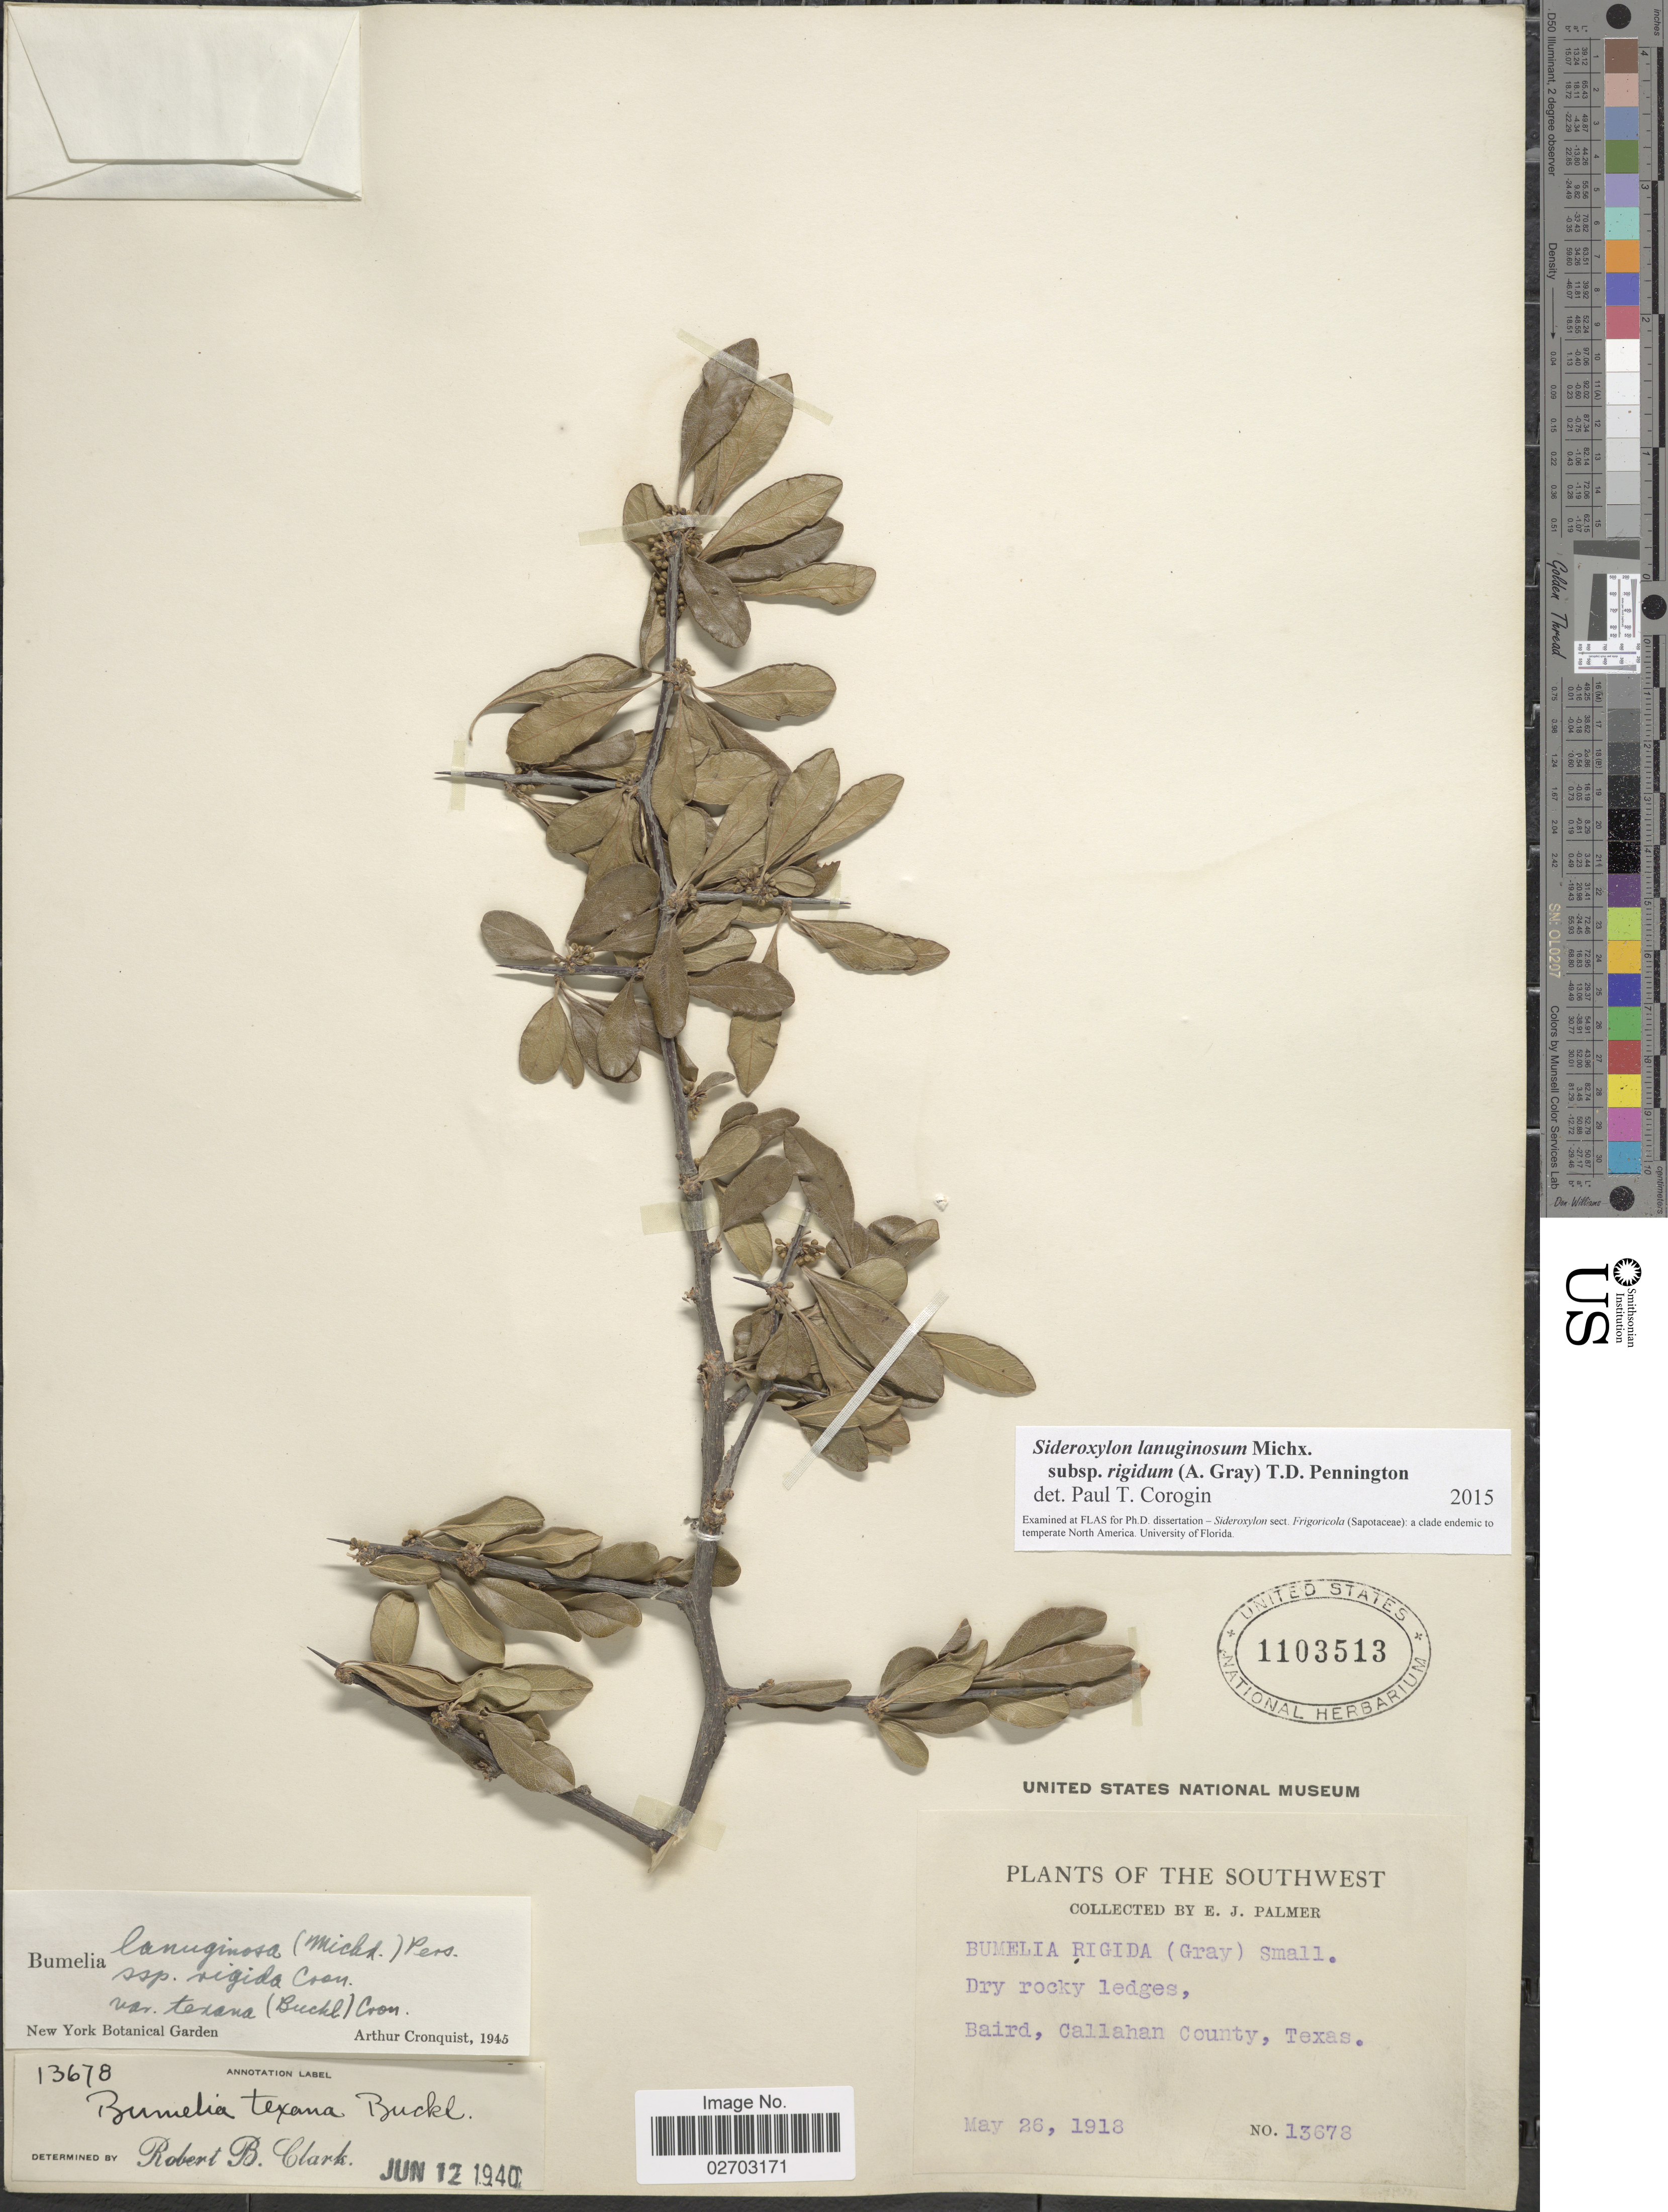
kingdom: Plantae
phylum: Tracheophyta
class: Magnoliopsida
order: Ericales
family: Sapotaceae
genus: Sideroxylon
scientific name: Sideroxylon lanuginosum subsp. rigidum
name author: (A. Gray) T.D. Penn.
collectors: E. J. Palmer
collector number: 13678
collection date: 1918-05-26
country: United States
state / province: Texas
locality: Southwestm dry rocky ledges, Baird, Callahan County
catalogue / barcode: US 1103513